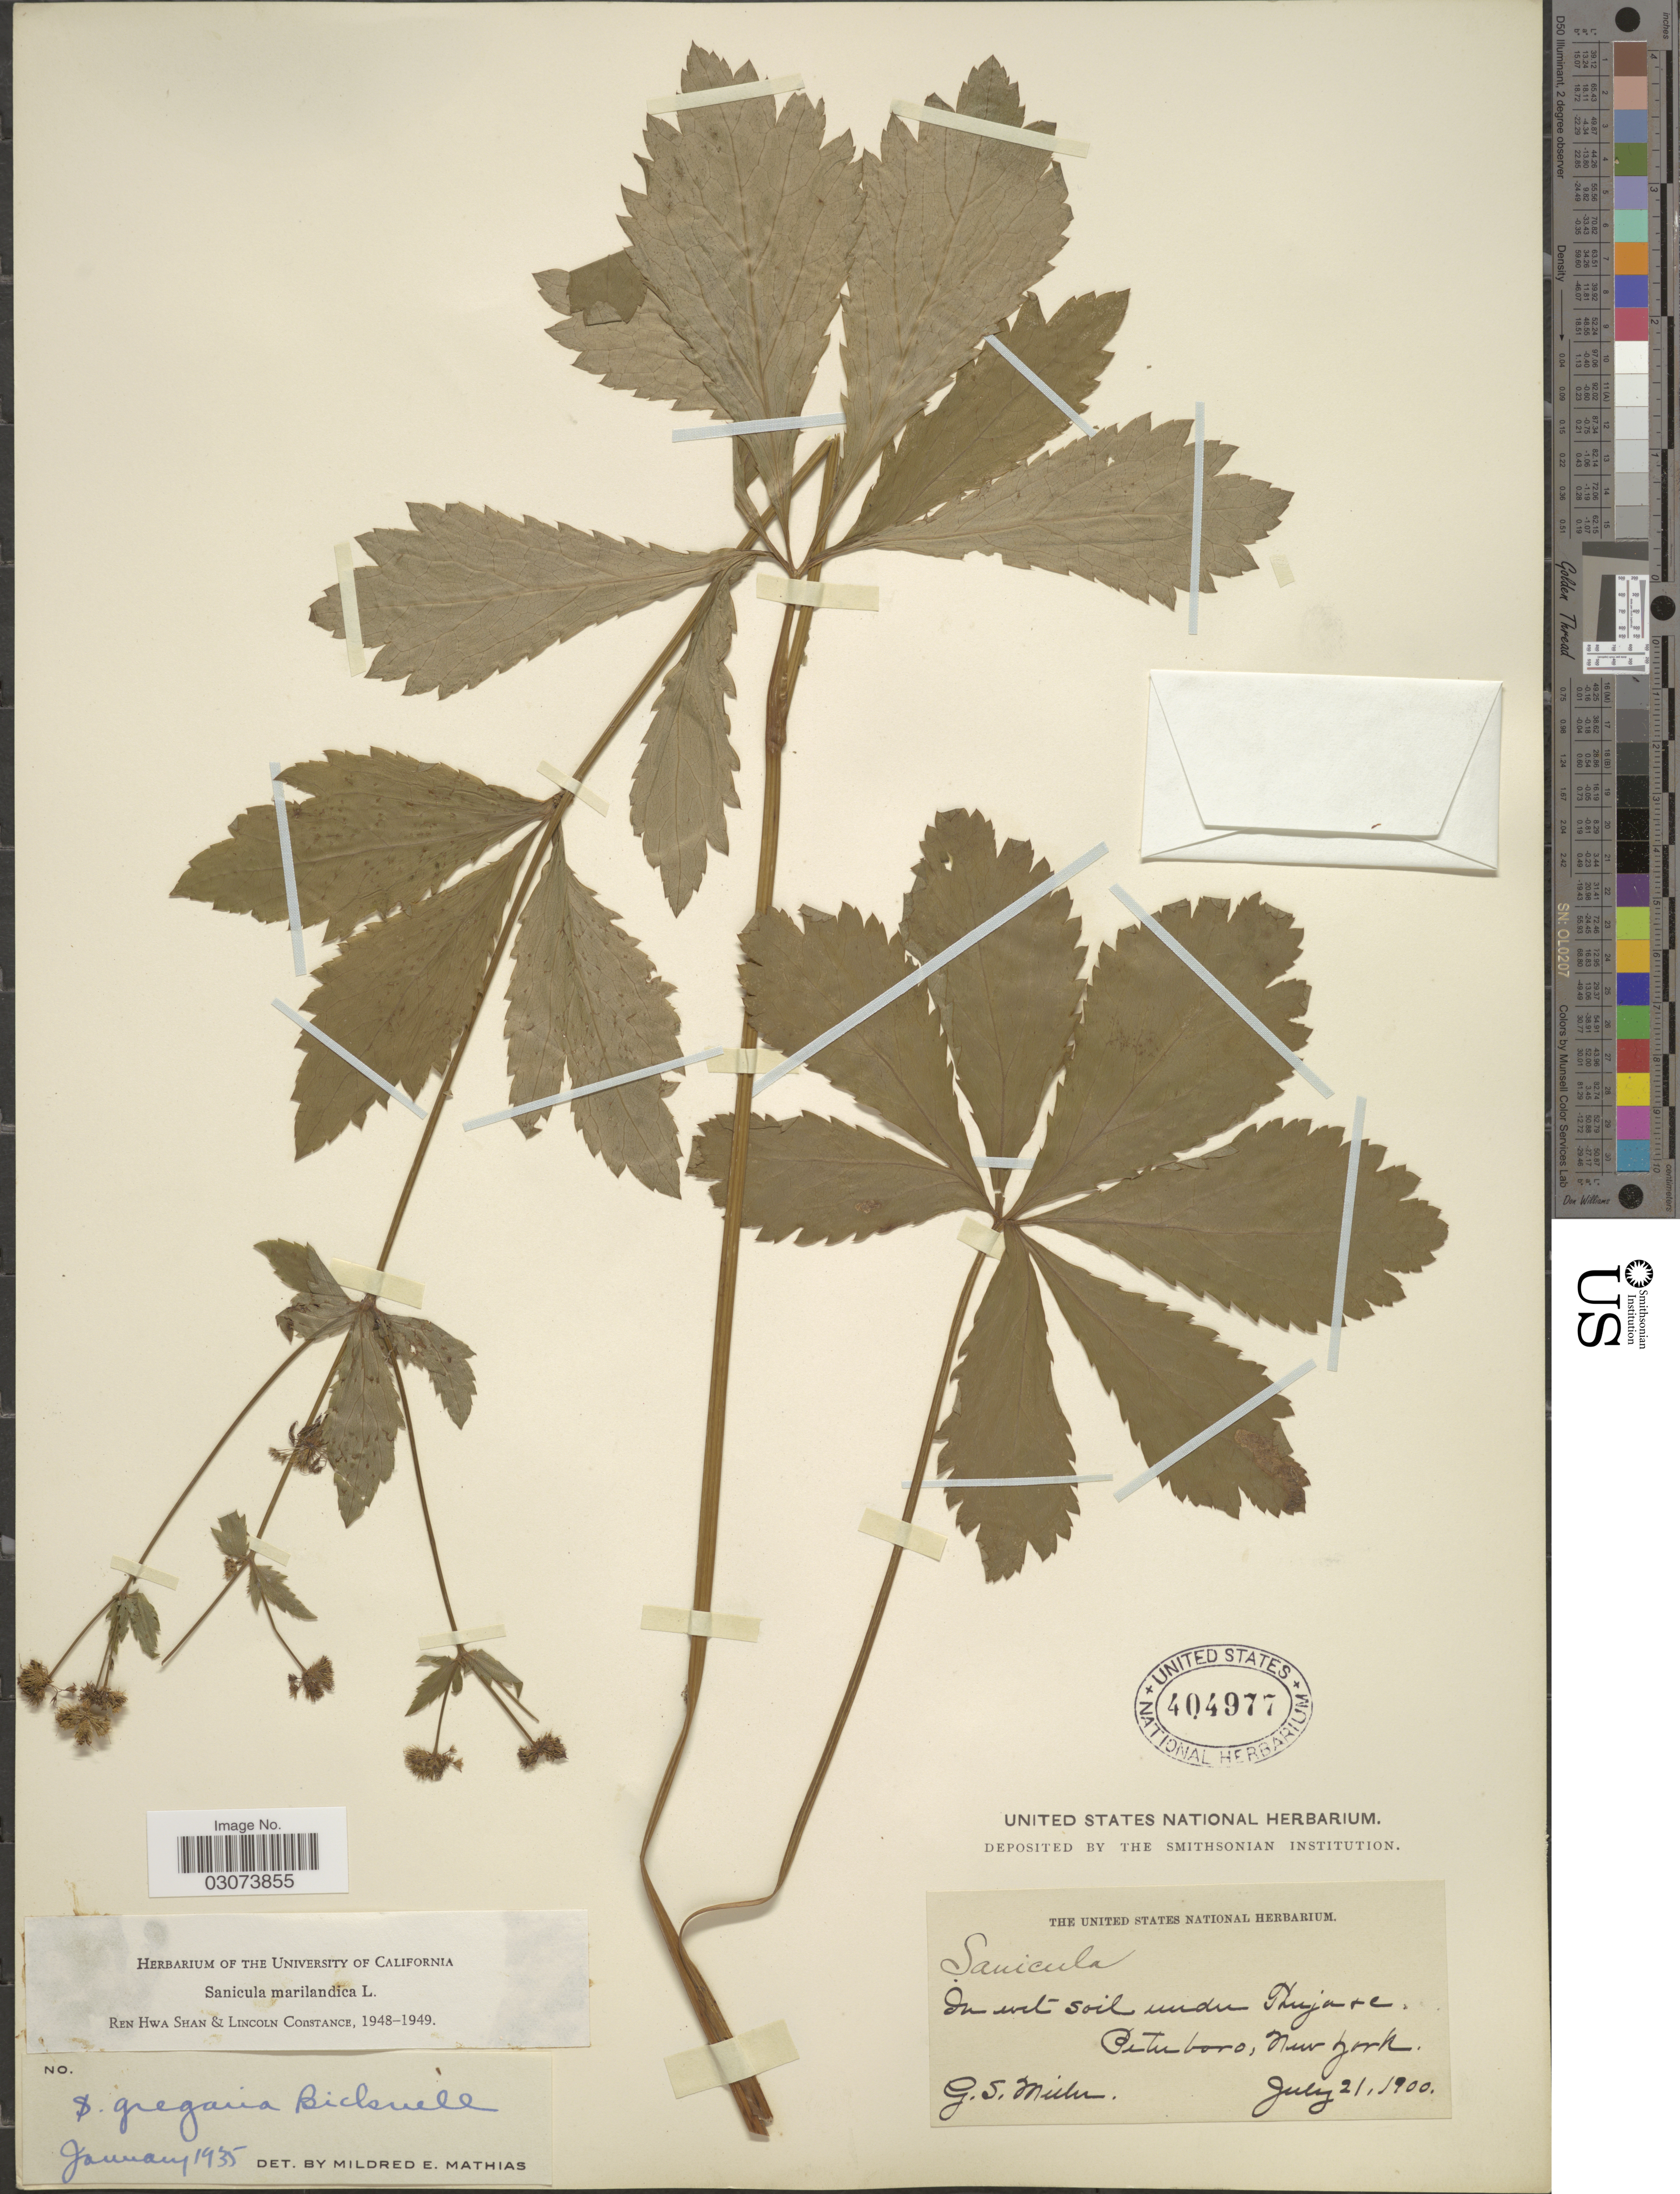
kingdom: Plantae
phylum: Tracheophyta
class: Magnoliopsida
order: Apiales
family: Apiaceae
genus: Sanicula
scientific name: Sanicula marilandica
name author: L.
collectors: G. S. Miller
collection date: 1900-07-21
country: United States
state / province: New York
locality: Peterboro.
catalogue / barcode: US 404977